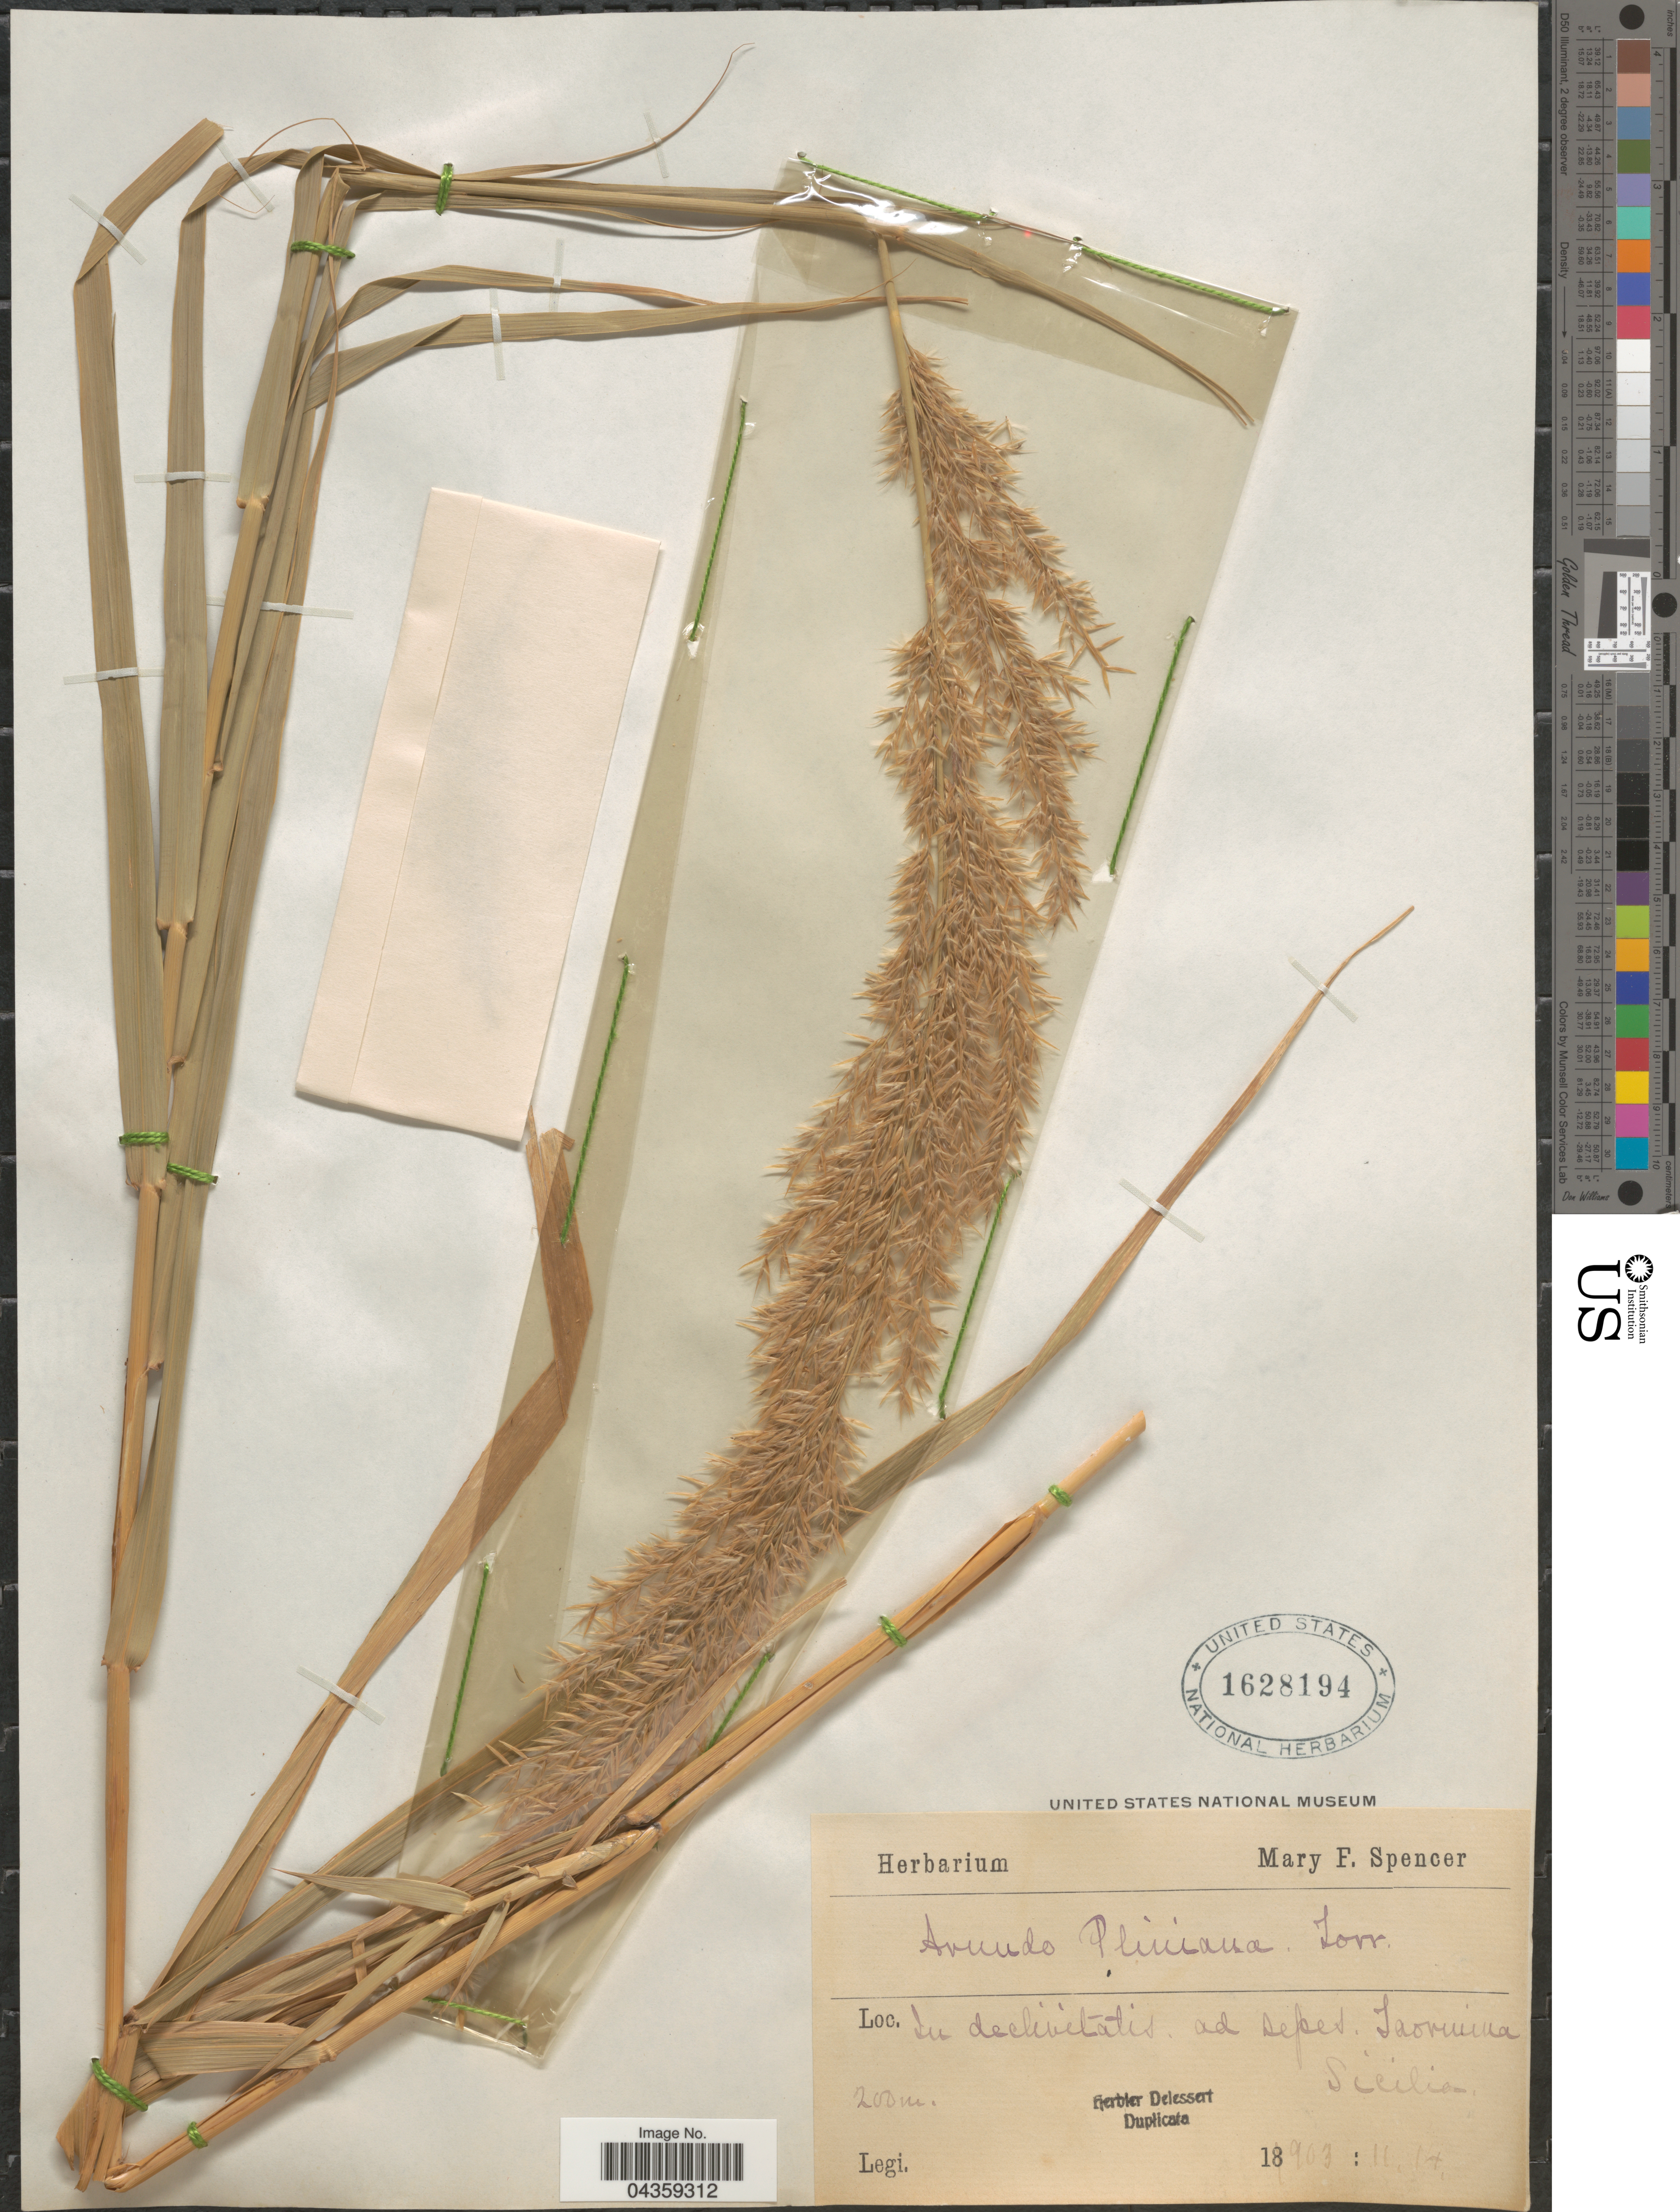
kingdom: Plantae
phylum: Tracheophyta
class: Liliopsida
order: Poales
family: Poaceae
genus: Arundo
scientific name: Arundo plinii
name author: Turra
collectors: M. Spencer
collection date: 1903-11-14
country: Italy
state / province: Siciliana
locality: In declivitatis. ad spes. Iaomuina. Sicilia.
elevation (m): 200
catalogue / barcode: US 1628194